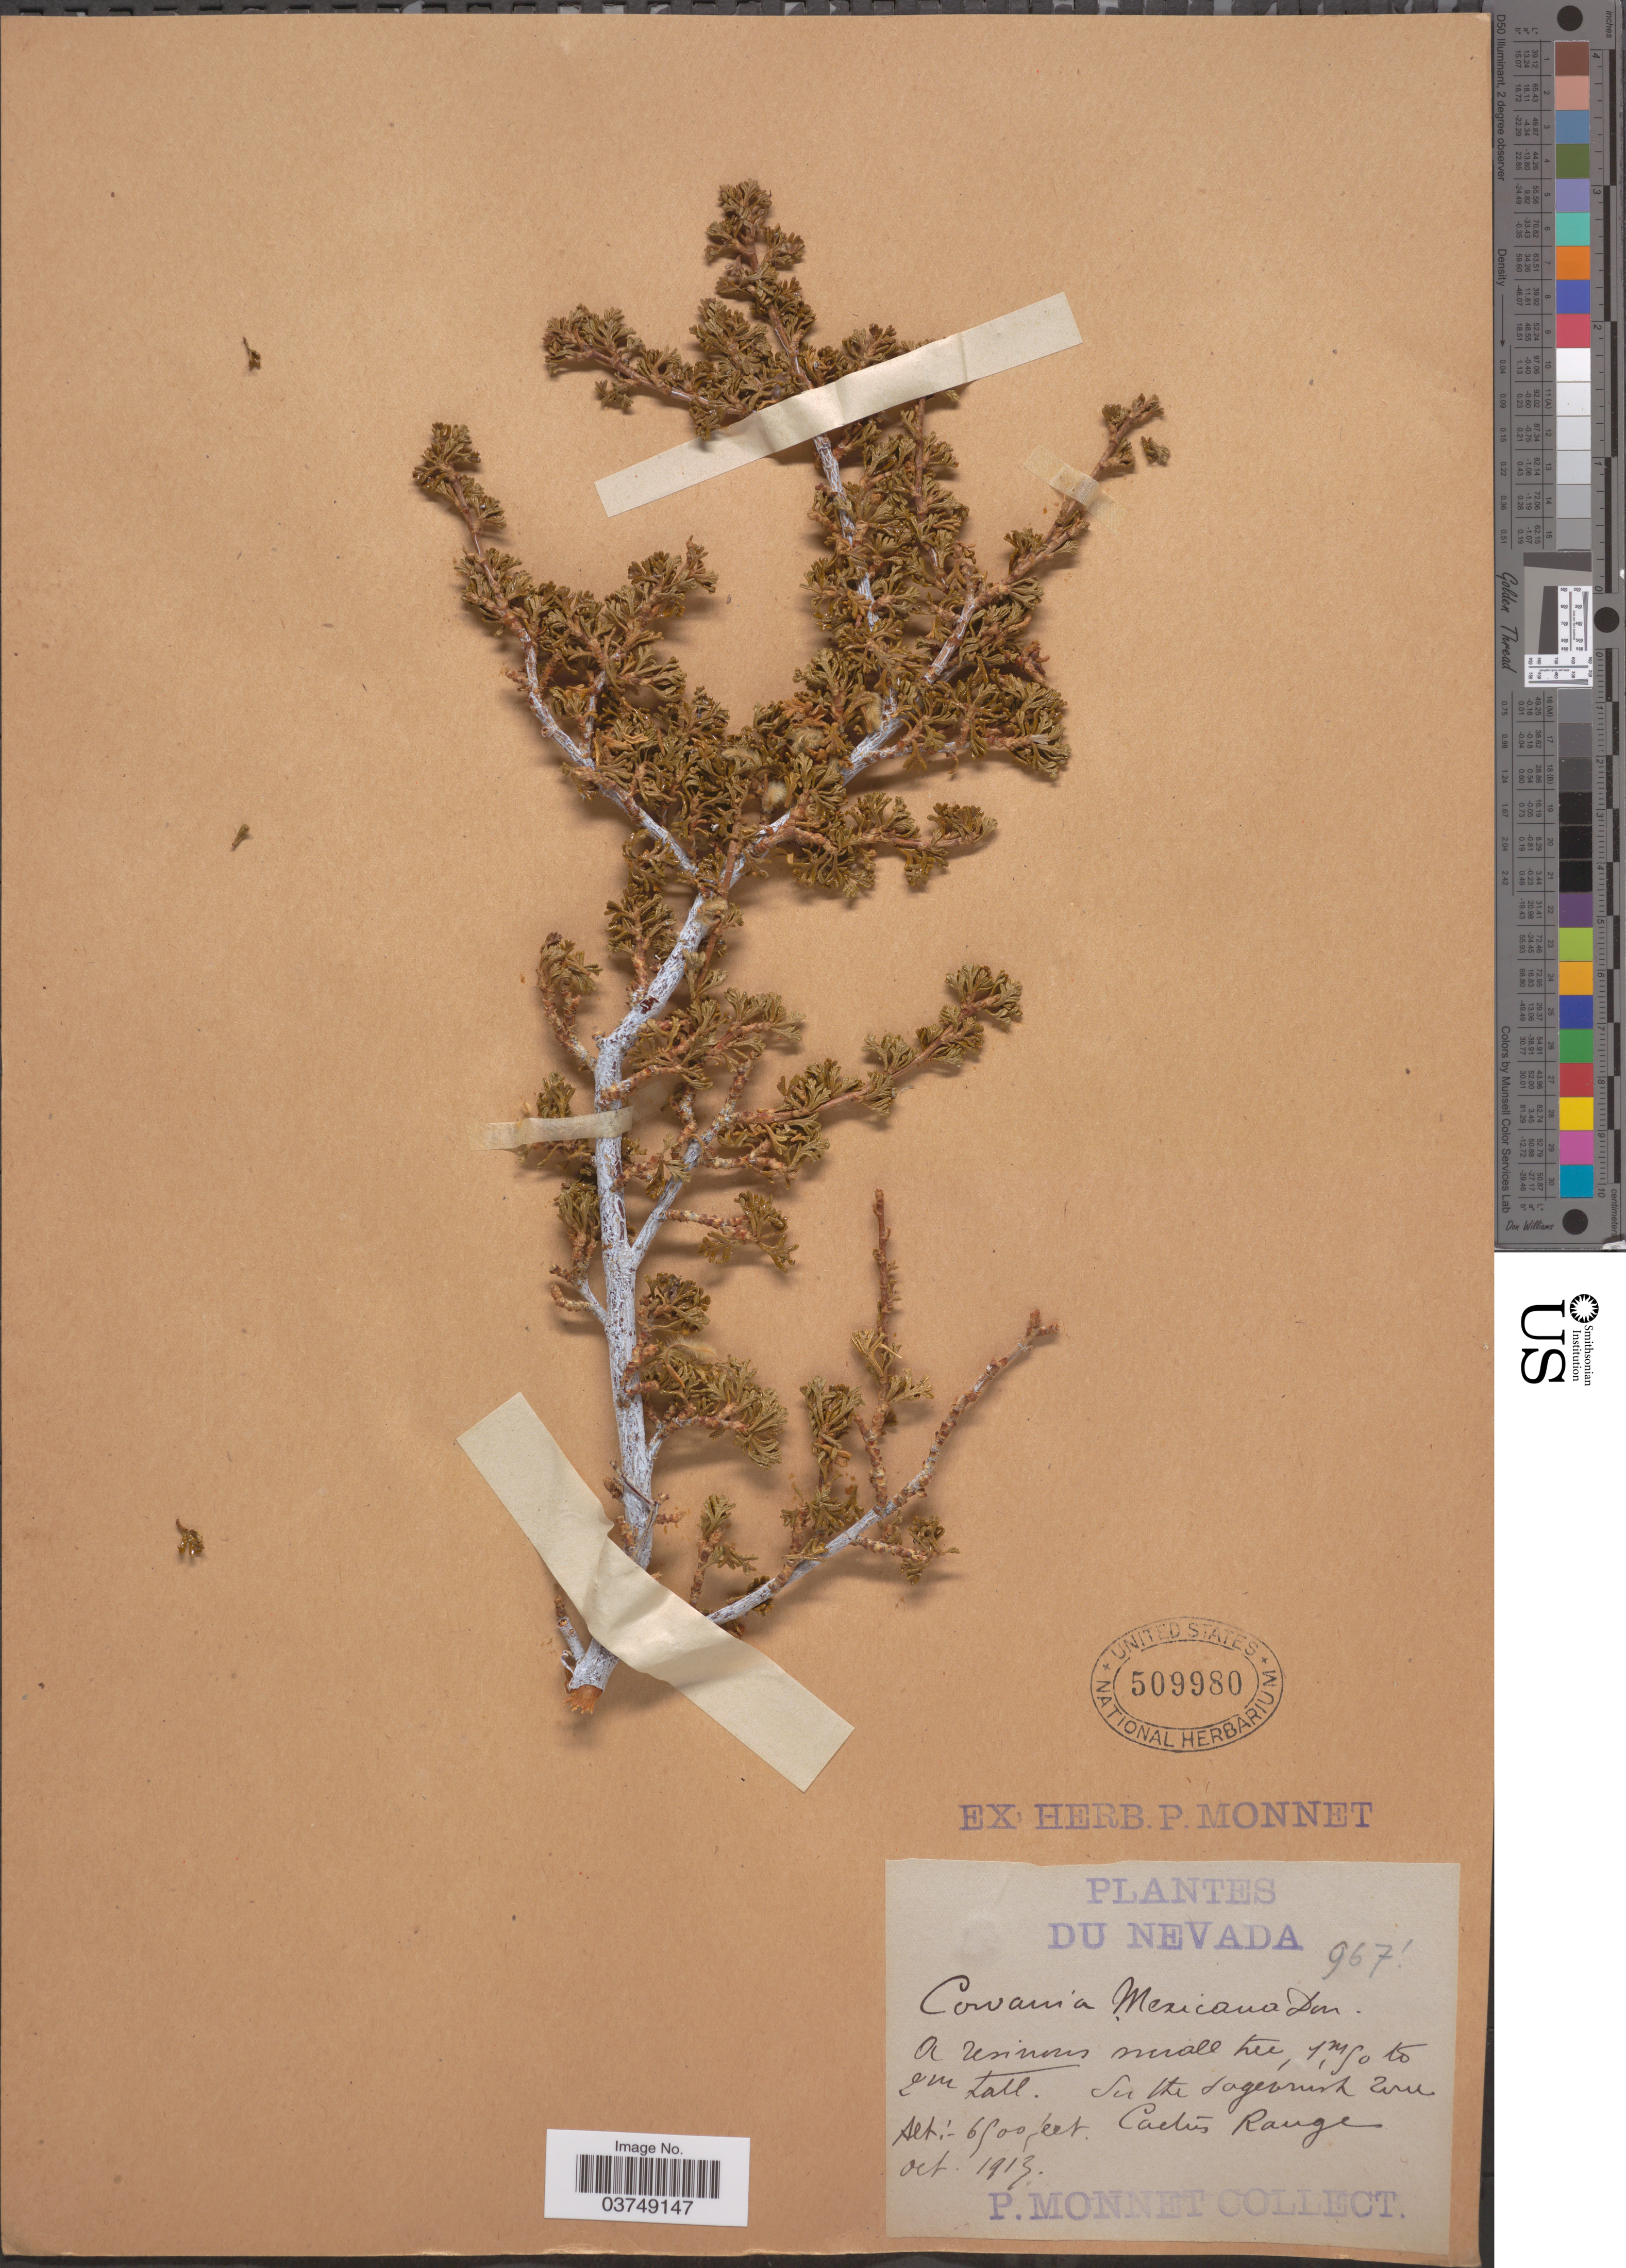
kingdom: Plantae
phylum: Tracheophyta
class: Magnoliopsida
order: Rosales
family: Rosaceae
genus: Purshia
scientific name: Purshia stansburyana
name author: (Torr.) Henrickson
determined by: Strong, Mark T., (BOT), Smithsonian Institution - National Museum of Natural History (UNITED STATES)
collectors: P. Monnet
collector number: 967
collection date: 1913-10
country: United States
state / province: Nevada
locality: Cactús Range.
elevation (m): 1981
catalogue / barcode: US 509980